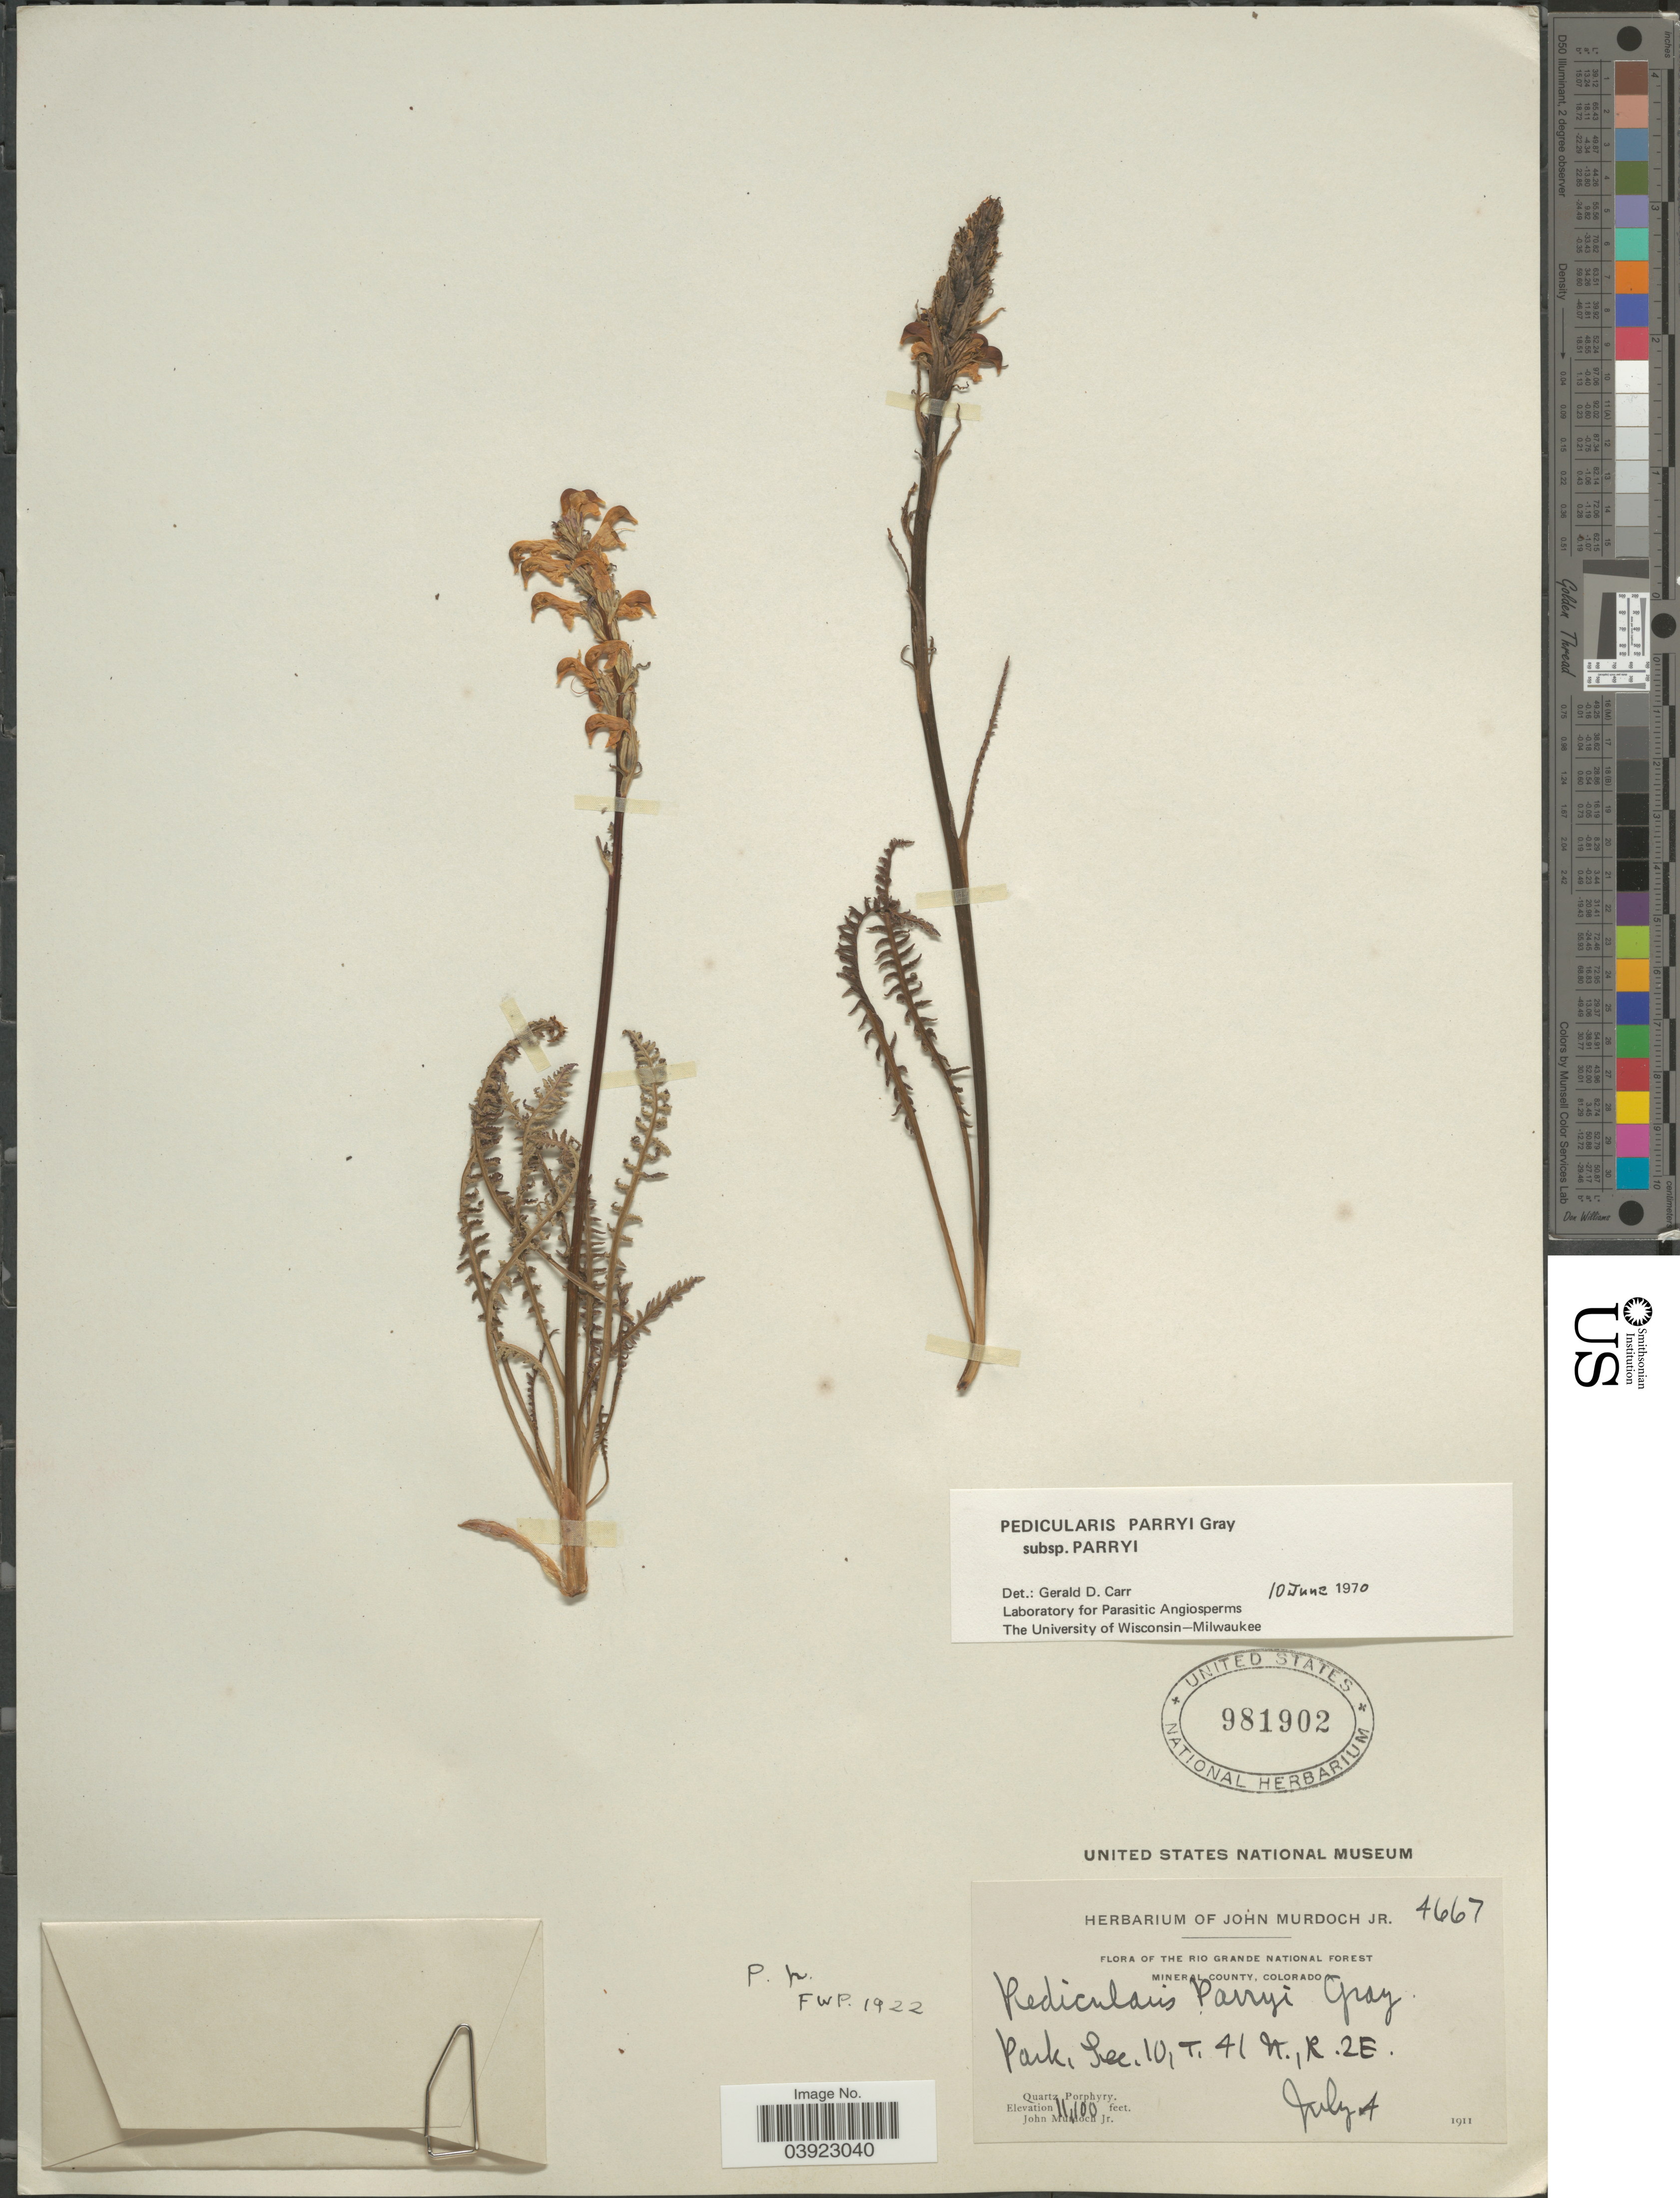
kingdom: Plantae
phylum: Tracheophyta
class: Magnoliopsida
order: Lamiales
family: Orobanchaceae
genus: Pedicularis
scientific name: Pedicularis parryi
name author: A. Gray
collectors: J. Murdoch Jr.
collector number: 4667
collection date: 1911-07-04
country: United States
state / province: Colorado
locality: Rio Grande National Forest. Mineral County. Park, Sec. 10, T. 41 N., R. 2E. Quartz Porphyry.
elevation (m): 3383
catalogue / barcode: US 981902